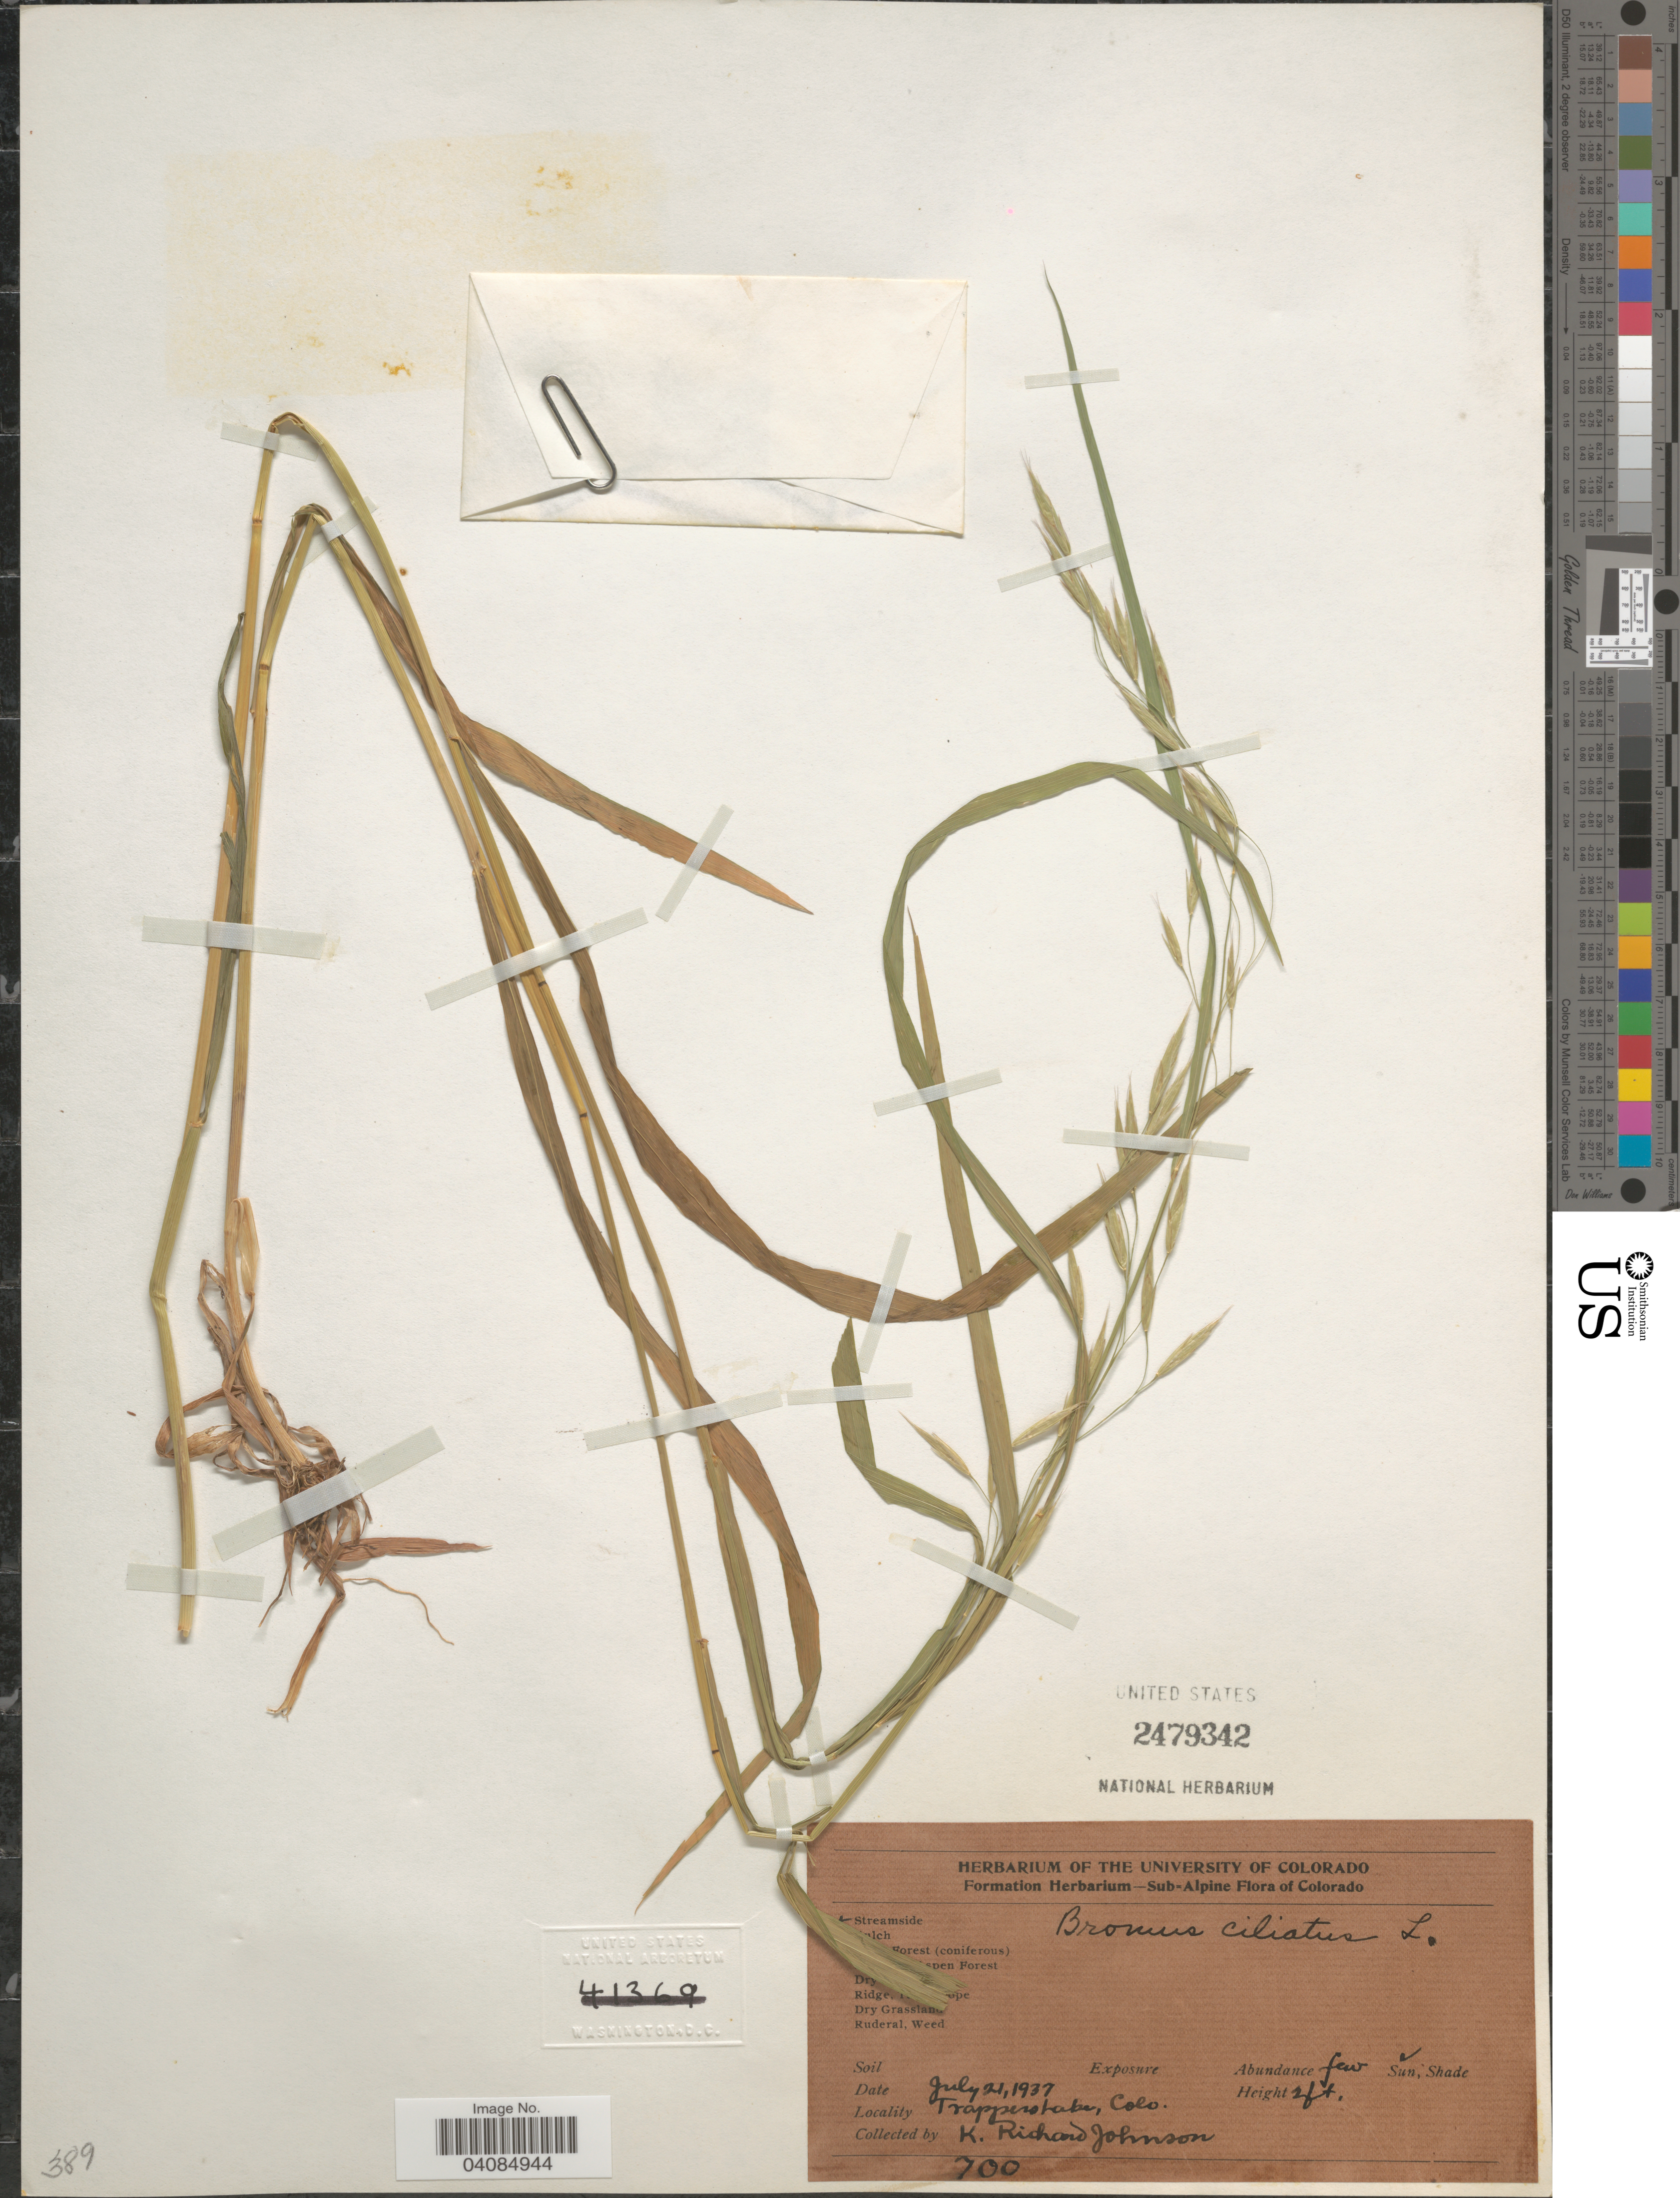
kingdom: Plantae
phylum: Tracheophyta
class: Liliopsida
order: Poales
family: Poaceae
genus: Bromus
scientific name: Bromus racemosus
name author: L.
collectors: K. Johnson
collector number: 700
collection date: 1937-07-21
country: United States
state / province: Colorado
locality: Sub-Alpine Flora of Colorado. Trappers Lake. Streamside.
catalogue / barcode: US 2479342